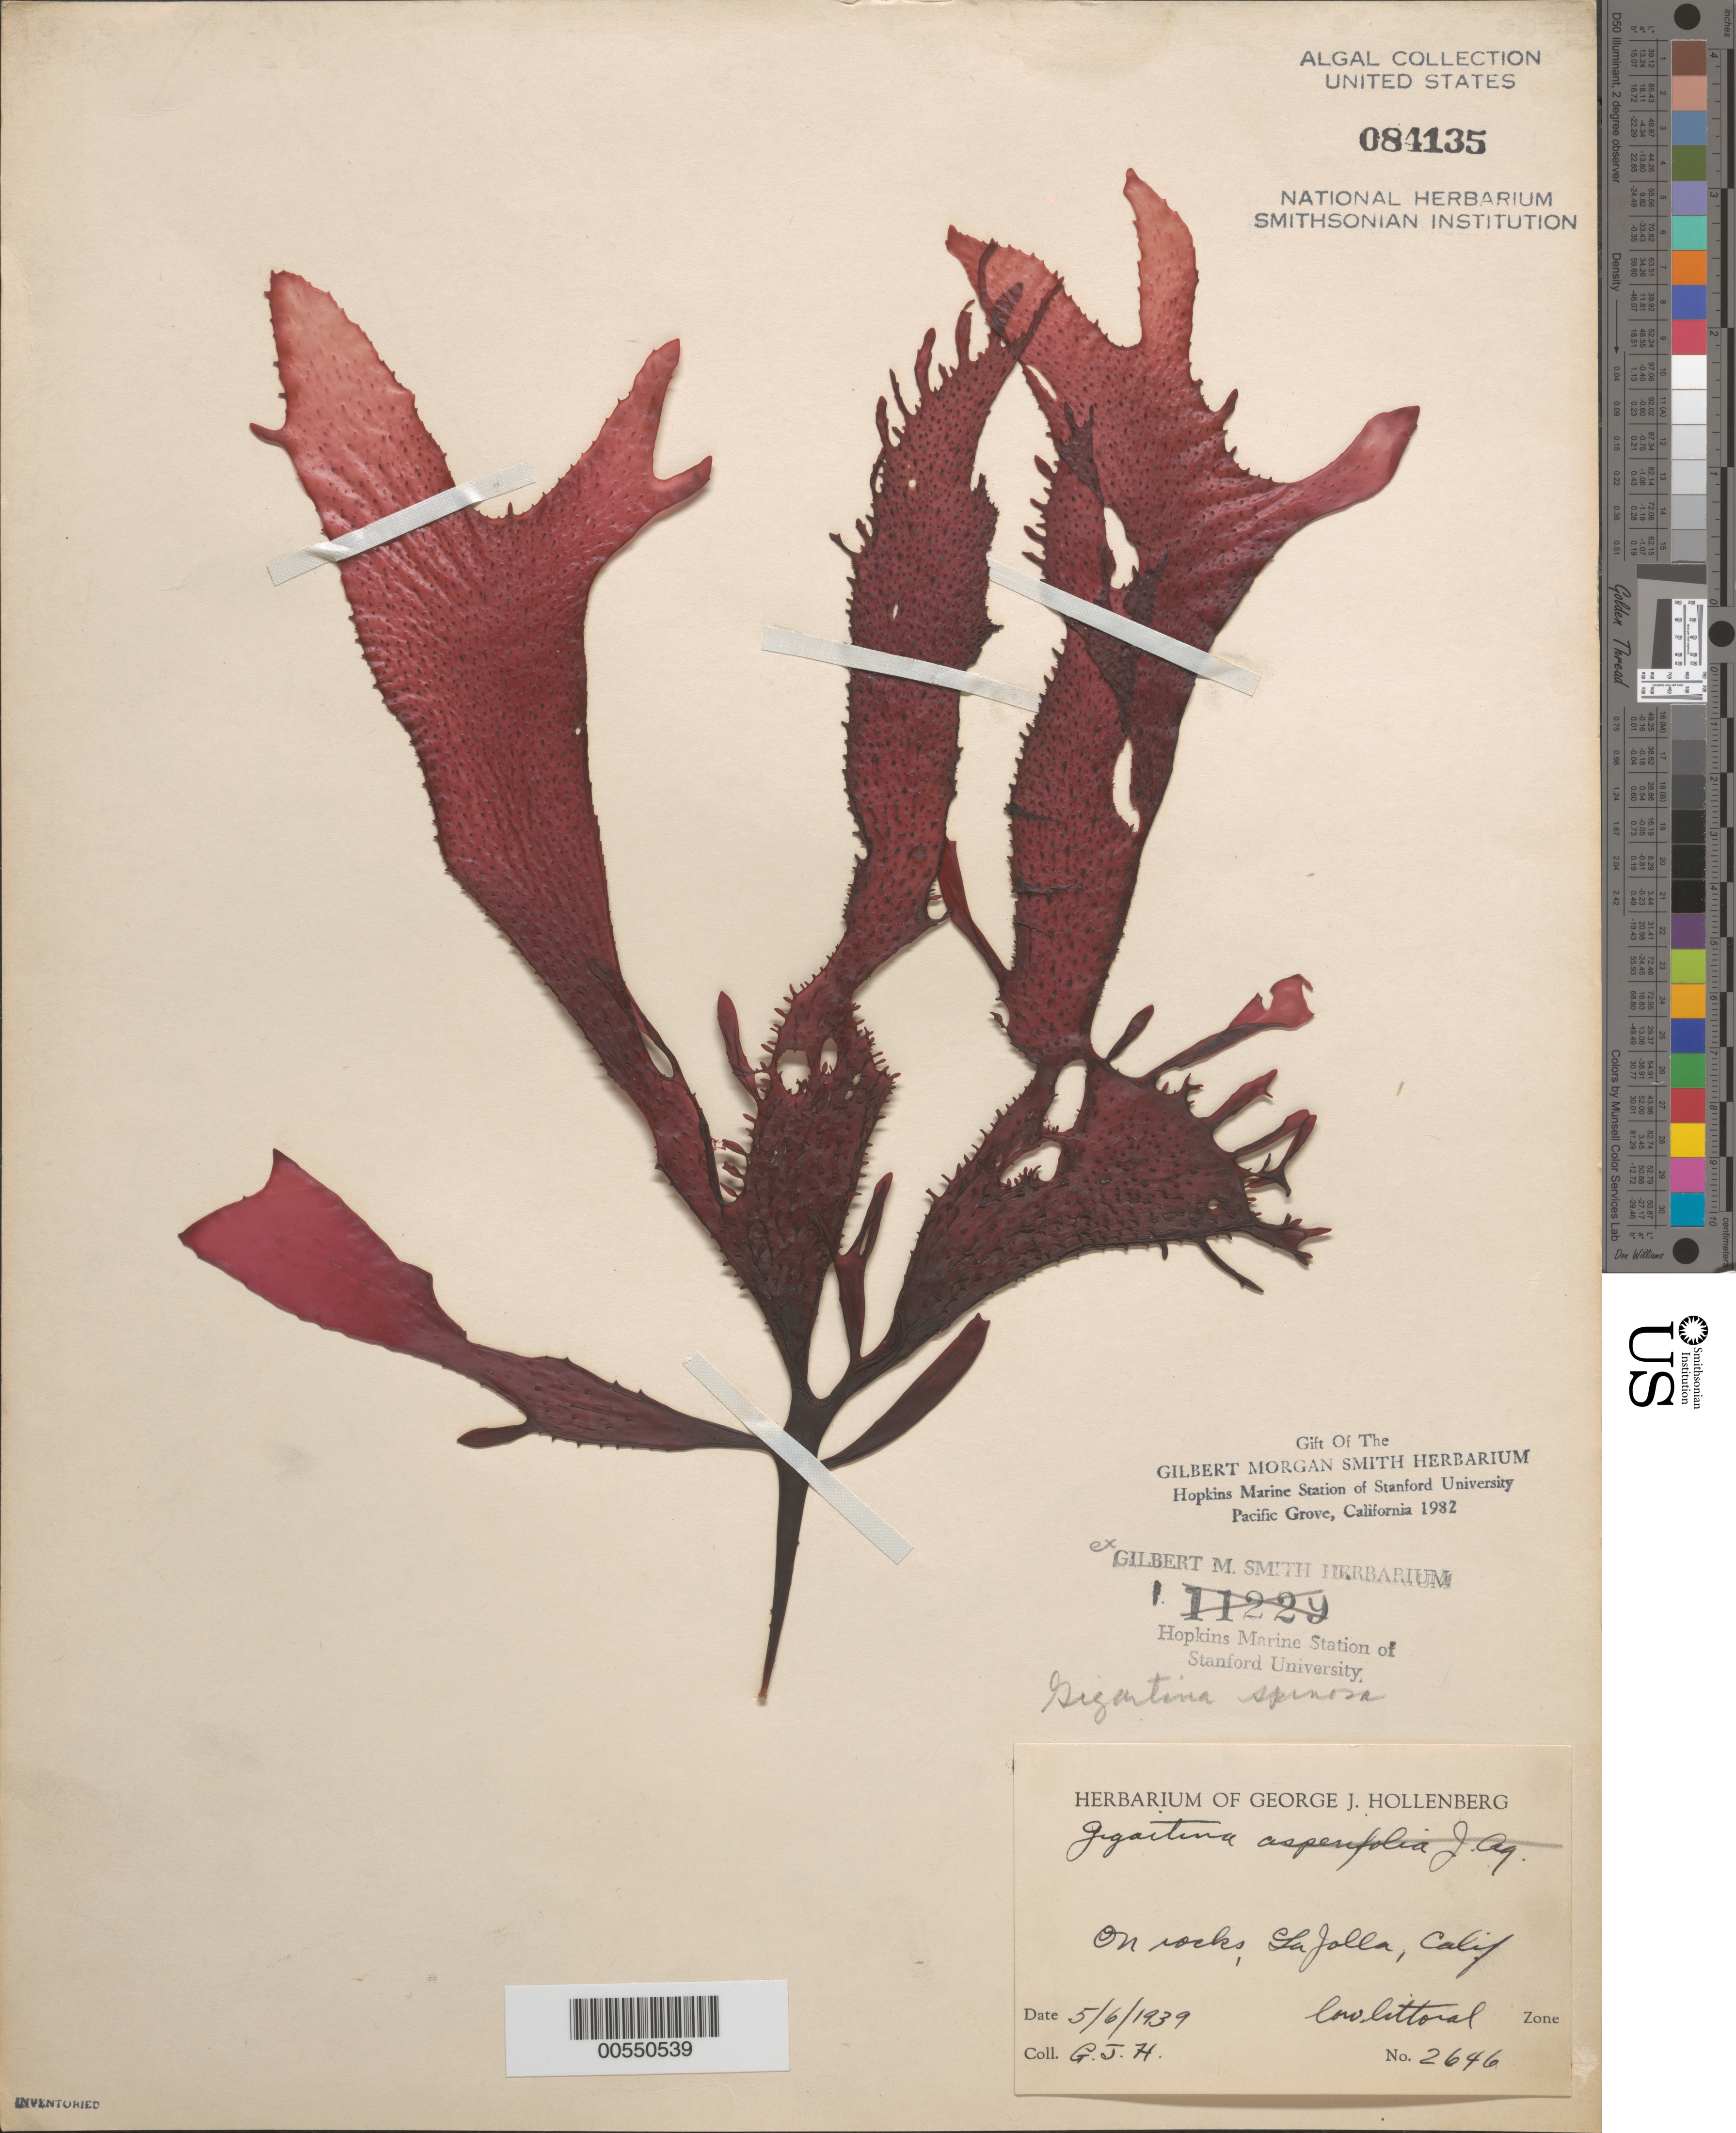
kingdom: Plantae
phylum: Rhodophyta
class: Florideophyceae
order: Gigartinales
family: Gigartinaceae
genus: Chondracanthus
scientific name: Chondracanthus spinosus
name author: (Kütz.) Guiry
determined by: Algae name updating Project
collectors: G. Hollenberg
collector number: GJH 2646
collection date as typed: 06 May 1939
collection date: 1939-05-06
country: United States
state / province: California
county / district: San Diego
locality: La Jolla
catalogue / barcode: US 84135